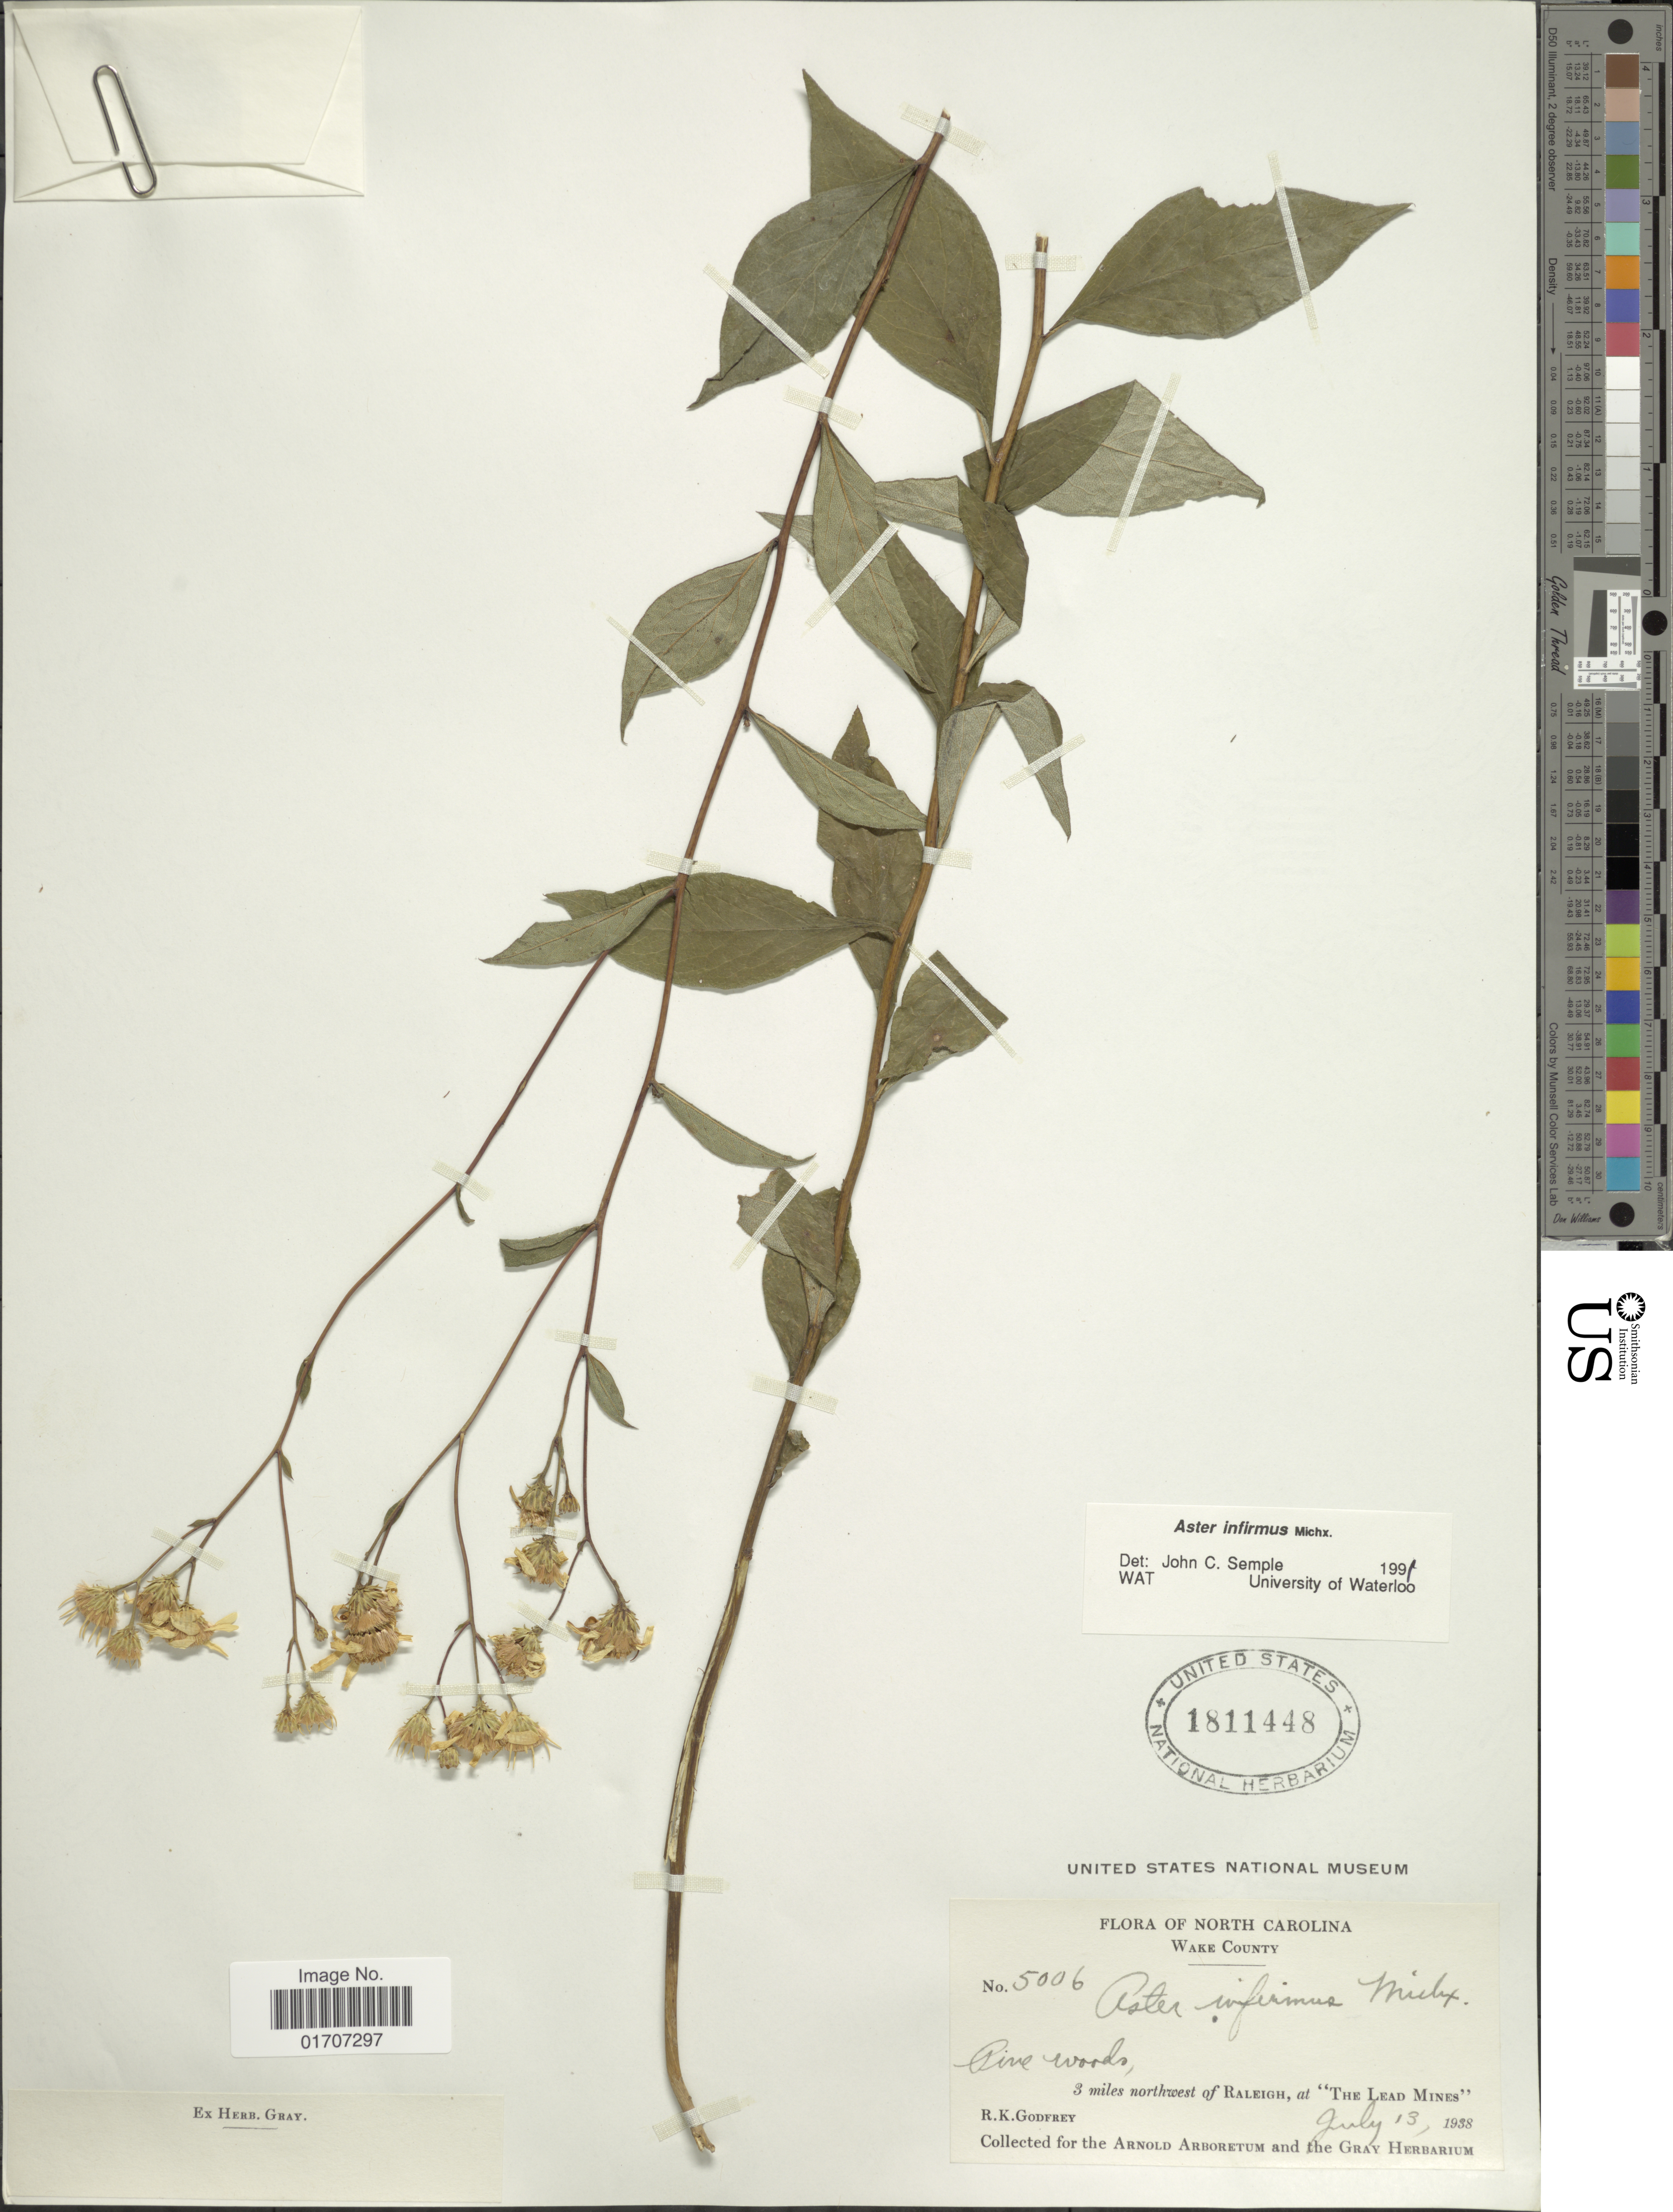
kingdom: Plantae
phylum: Tracheophyta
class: Magnoliopsida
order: Asterales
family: Asteraceae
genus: Doellingeria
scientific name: Doellingeria infirma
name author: (Michx.) Greene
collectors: R. K. Godfrey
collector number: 5006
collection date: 1938-07-13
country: United States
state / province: North Carolina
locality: Wake County, 3 miles northwest of Raleigh, at " The Lead Mines"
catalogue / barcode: US 1811448